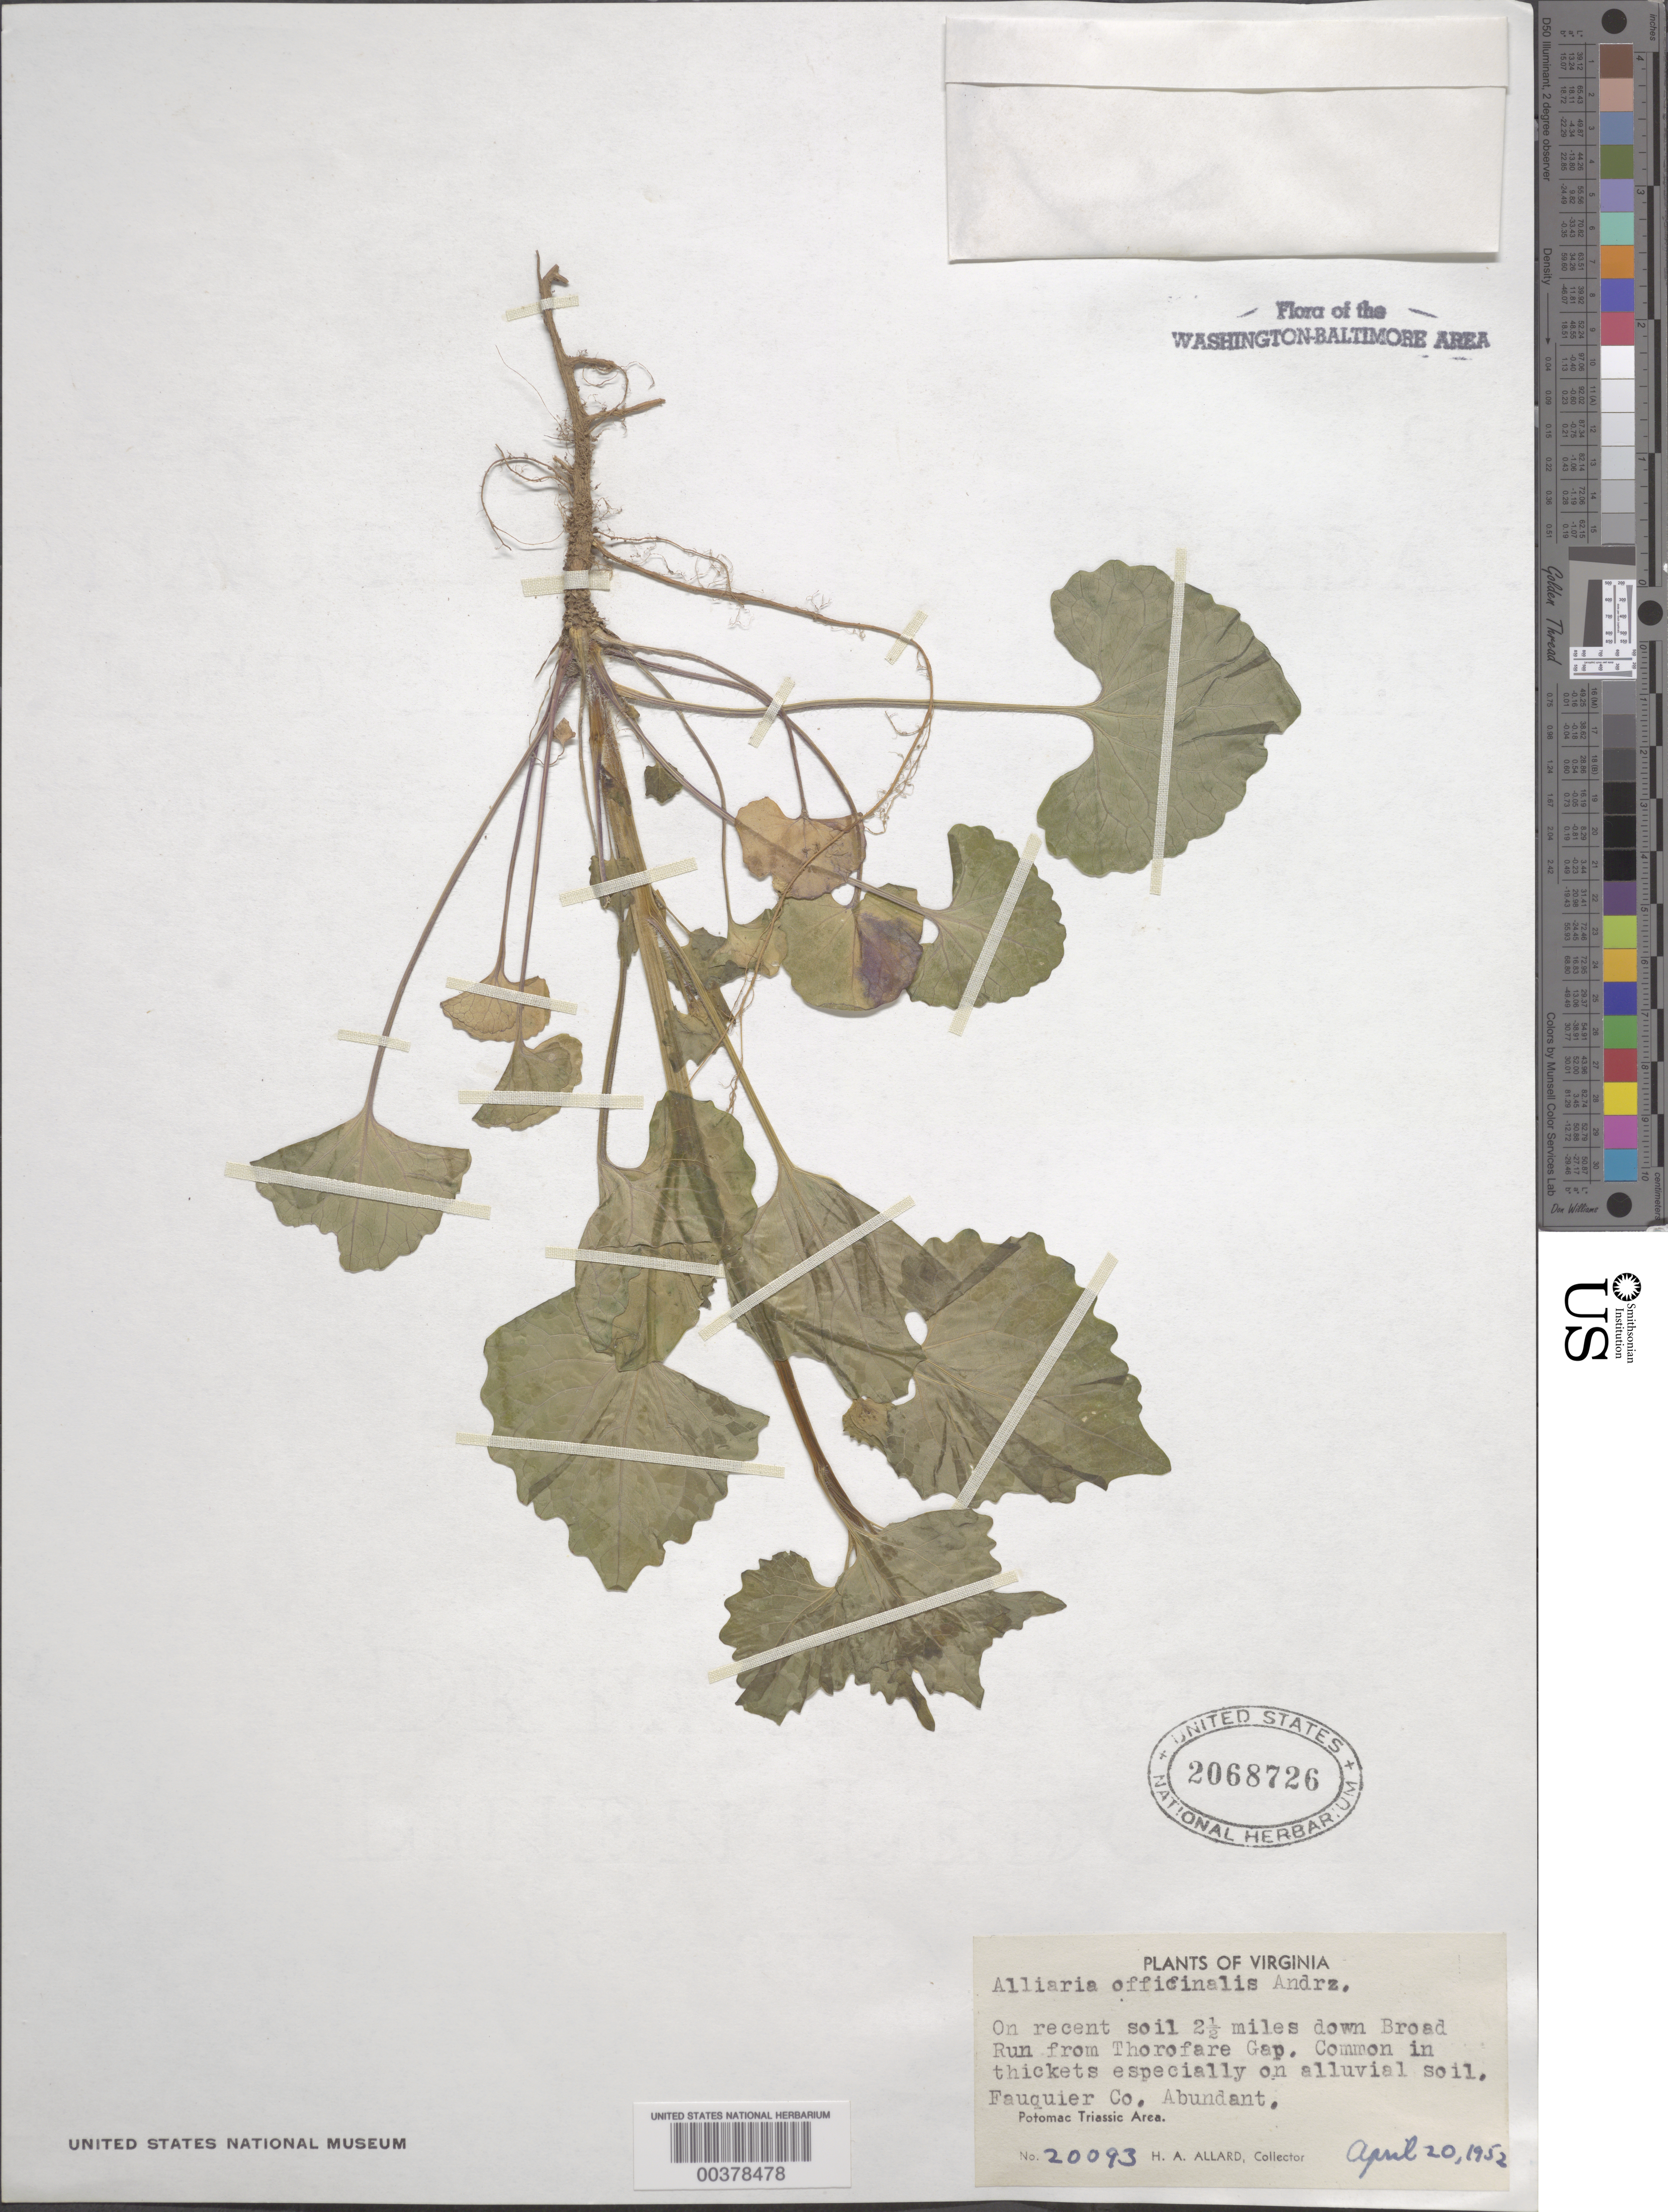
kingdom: Plantae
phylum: Tracheophyta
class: Magnoliopsida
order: Brassicales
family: Brassicaceae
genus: Alliaria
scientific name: Alliaria petiolata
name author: (M. Bieb.) Cavara & Grande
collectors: H. A. Allard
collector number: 20093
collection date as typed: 20 Apr 1952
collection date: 1952-04-20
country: United States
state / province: Virginia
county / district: Fauquier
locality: downstream from Thorofare Gap on Broad Run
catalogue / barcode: US 2068726